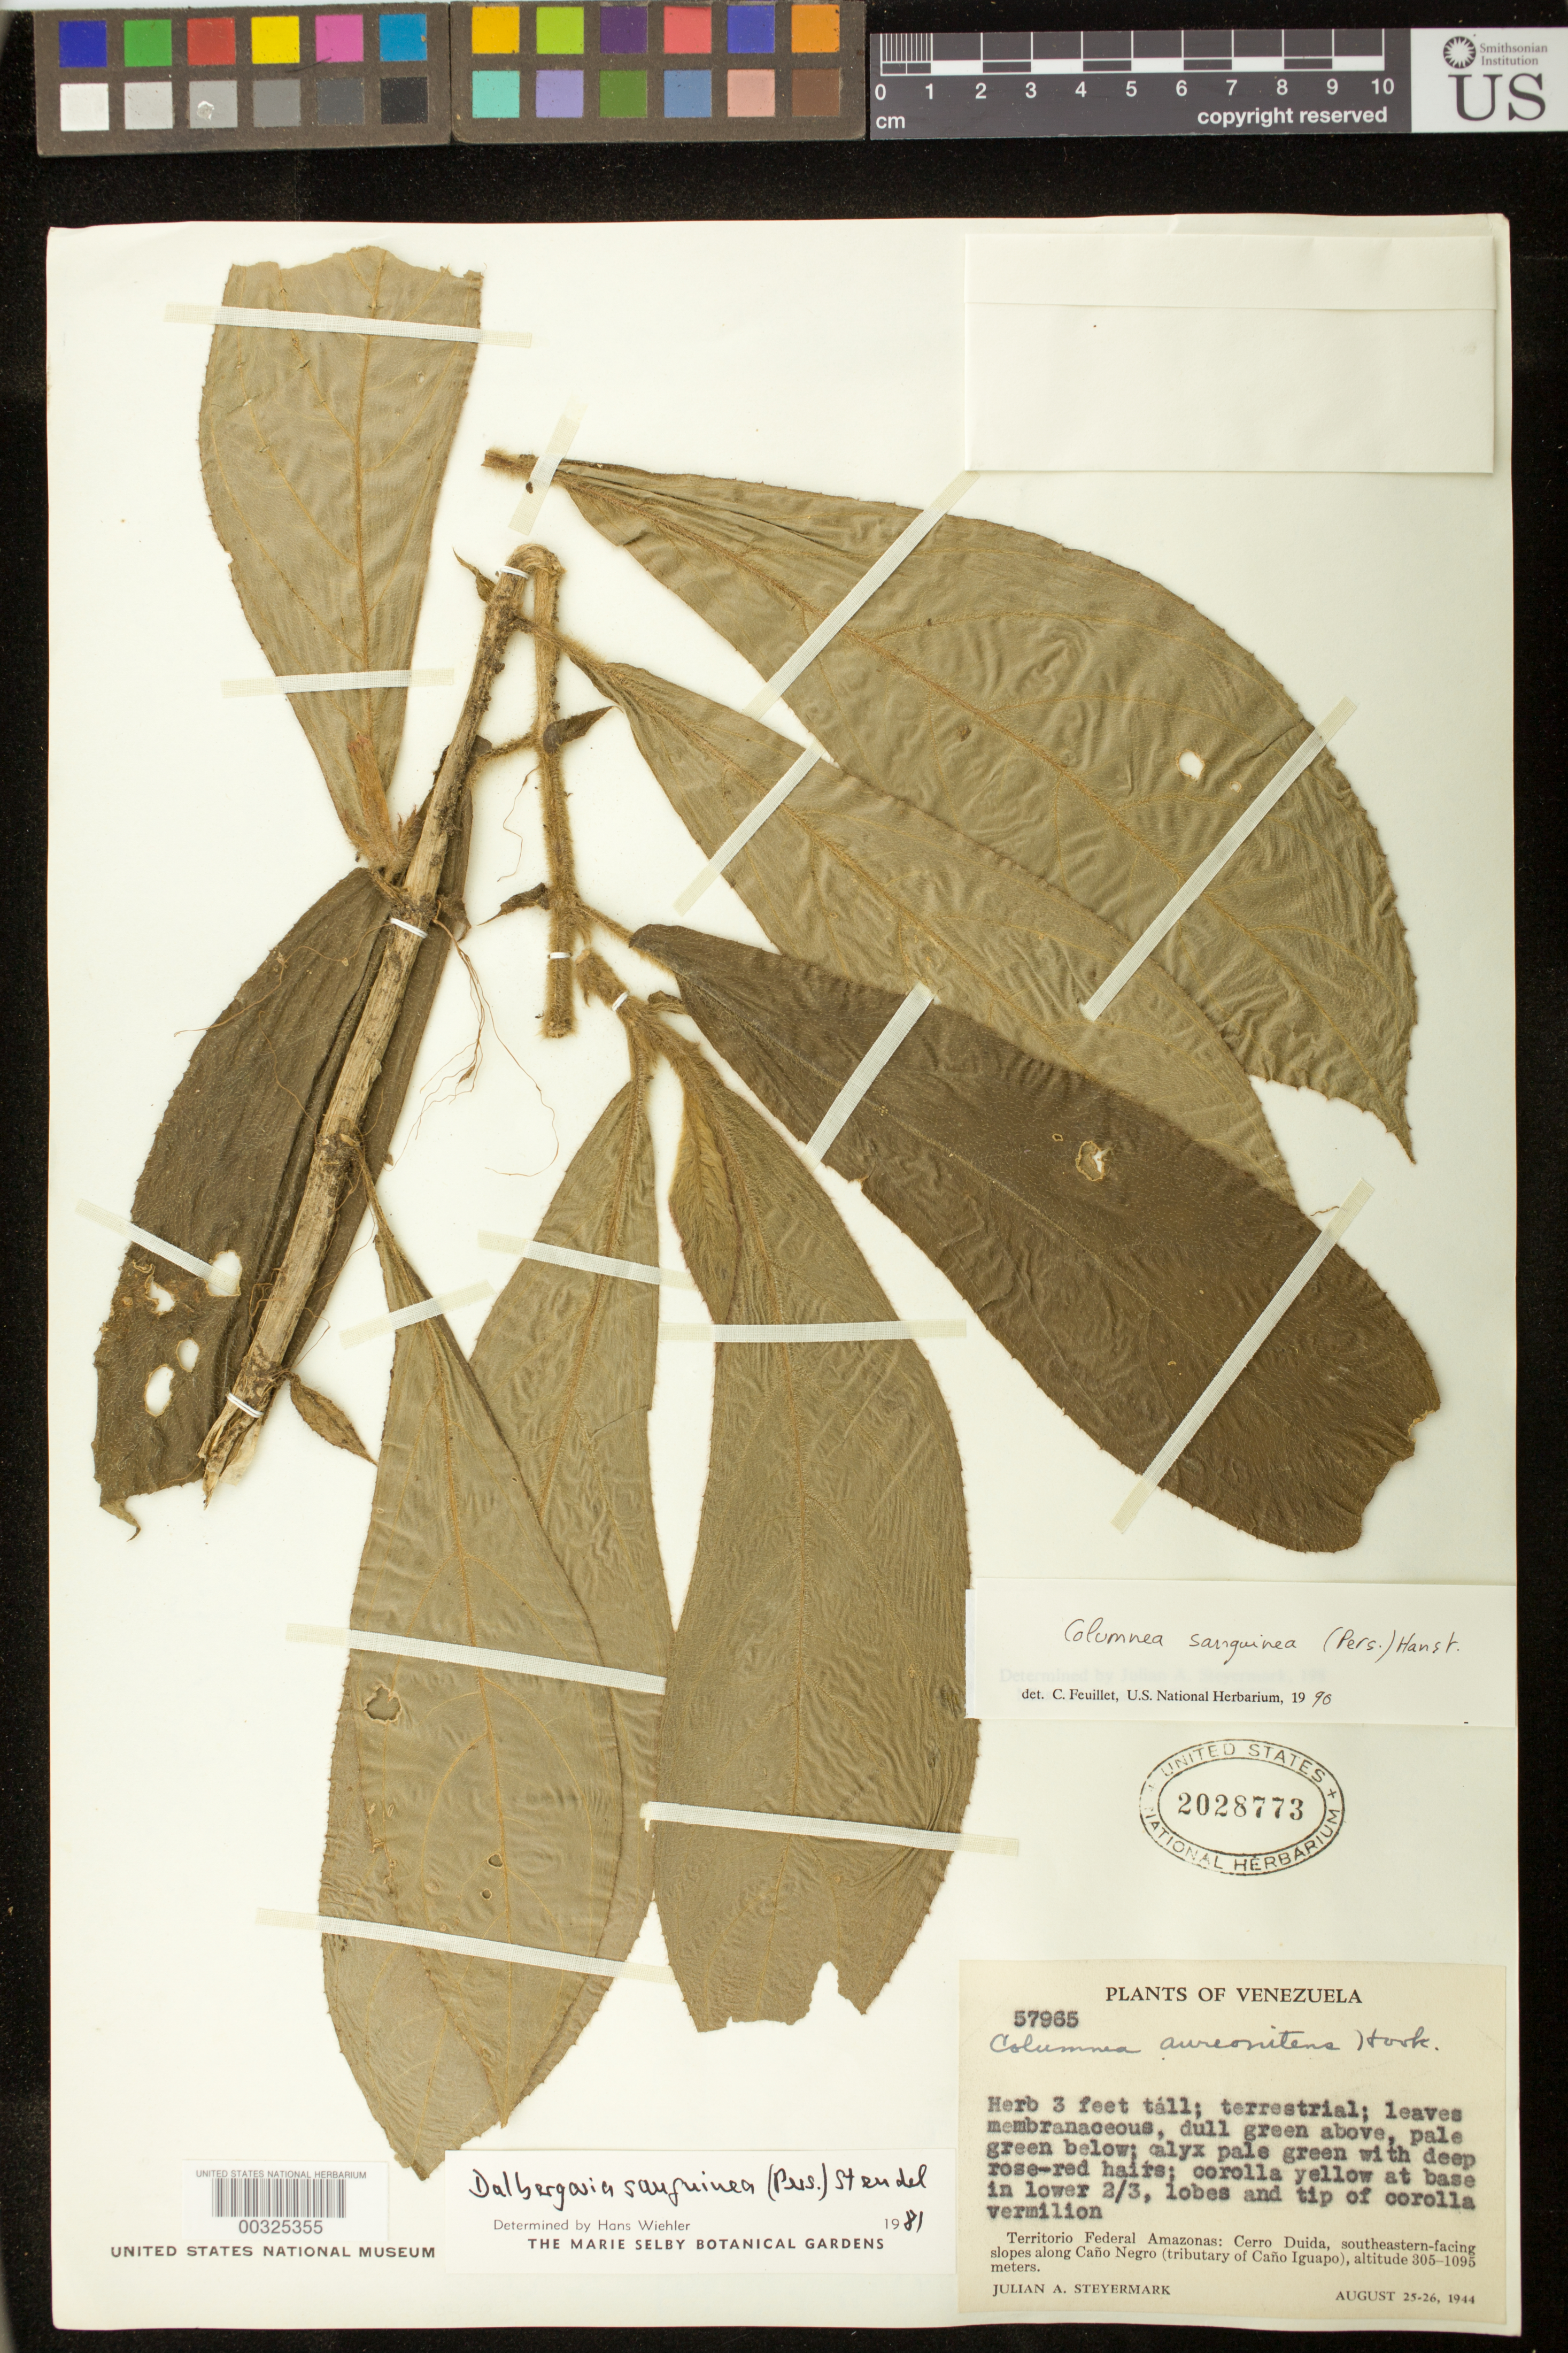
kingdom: Plantae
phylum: Tracheophyta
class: Magnoliopsida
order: Lamiales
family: Gesneriaceae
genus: Columnea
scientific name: Columnea sanguinea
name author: (Pers.) Hanst.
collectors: J. Steyermark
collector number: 57965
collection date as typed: Aug 1944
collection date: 1944-08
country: Venezuela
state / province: Amazonas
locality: Cerro Duida, SE-facing slopes along Cano Negro (tributary of Cano Iguapo)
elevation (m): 305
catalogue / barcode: US 2028773